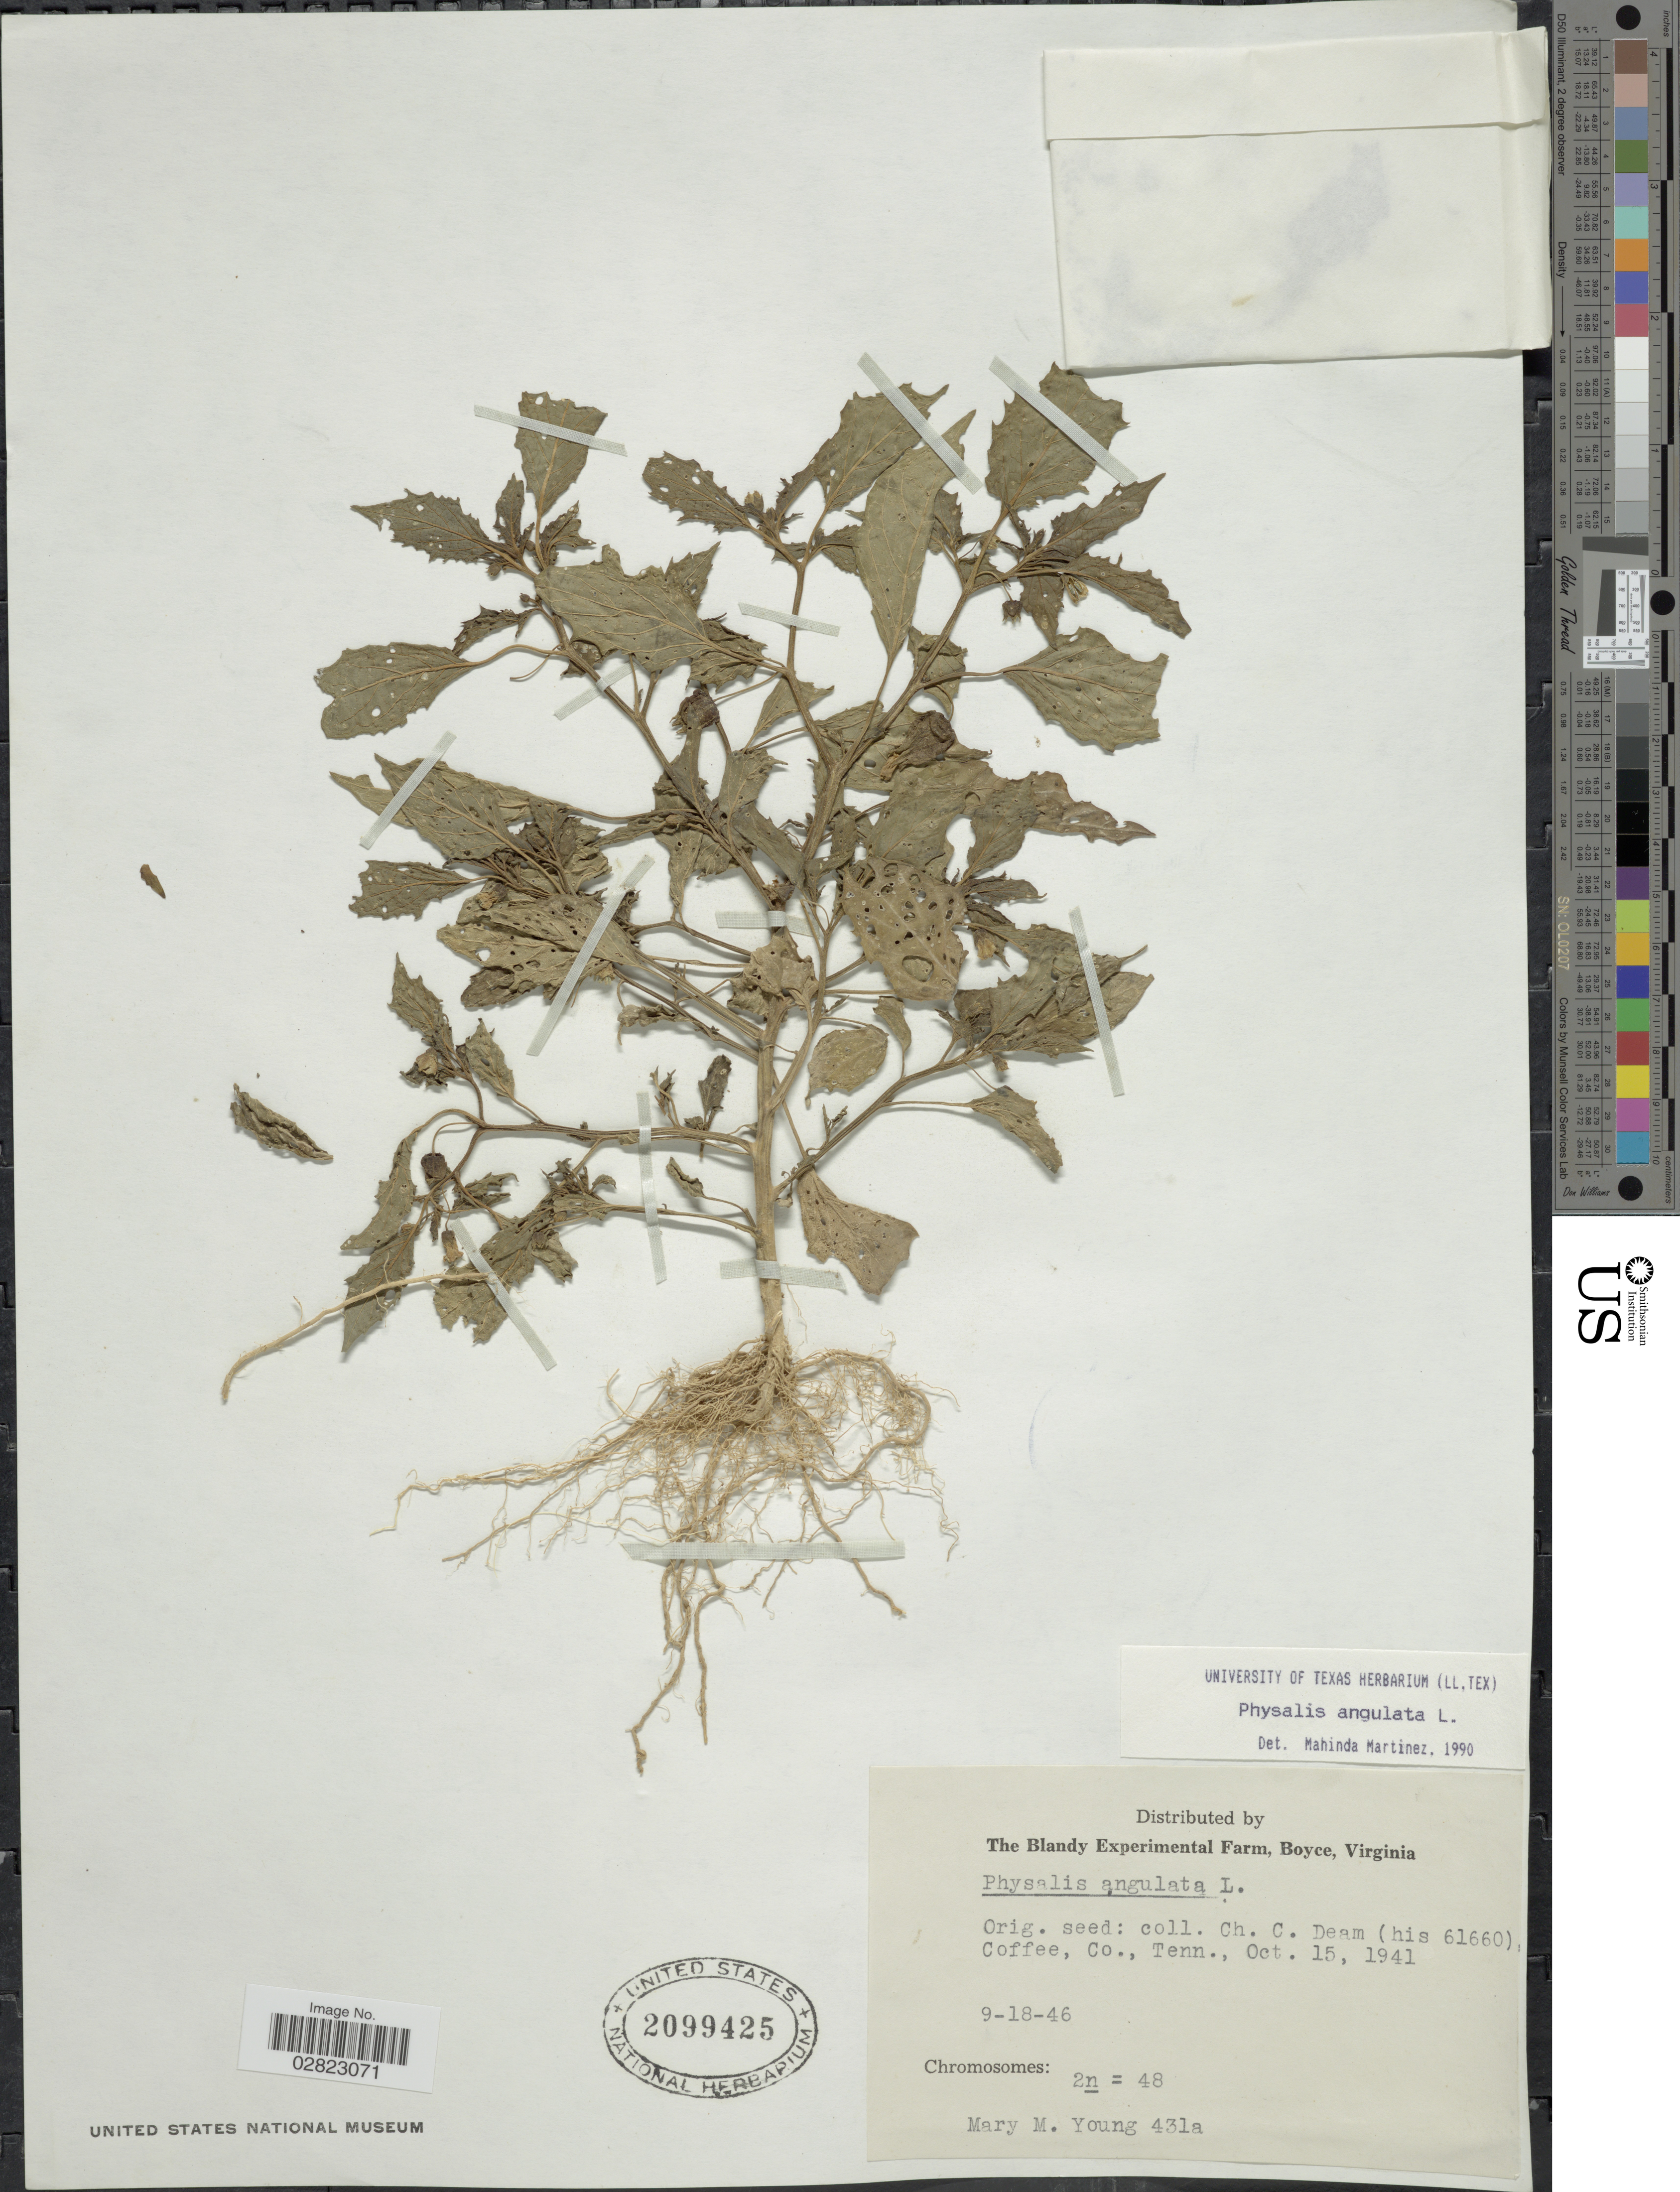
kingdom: Plantae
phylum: Tracheophyta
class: Magnoliopsida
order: Solanales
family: Solanaceae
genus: Physalis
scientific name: Physalis angulata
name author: L.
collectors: M. Young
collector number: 431a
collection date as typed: Transcribed d/m/y: 18/9/46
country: United States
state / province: Virginia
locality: The Blandy Experimental Farm, Boyce.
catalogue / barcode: US 2099425